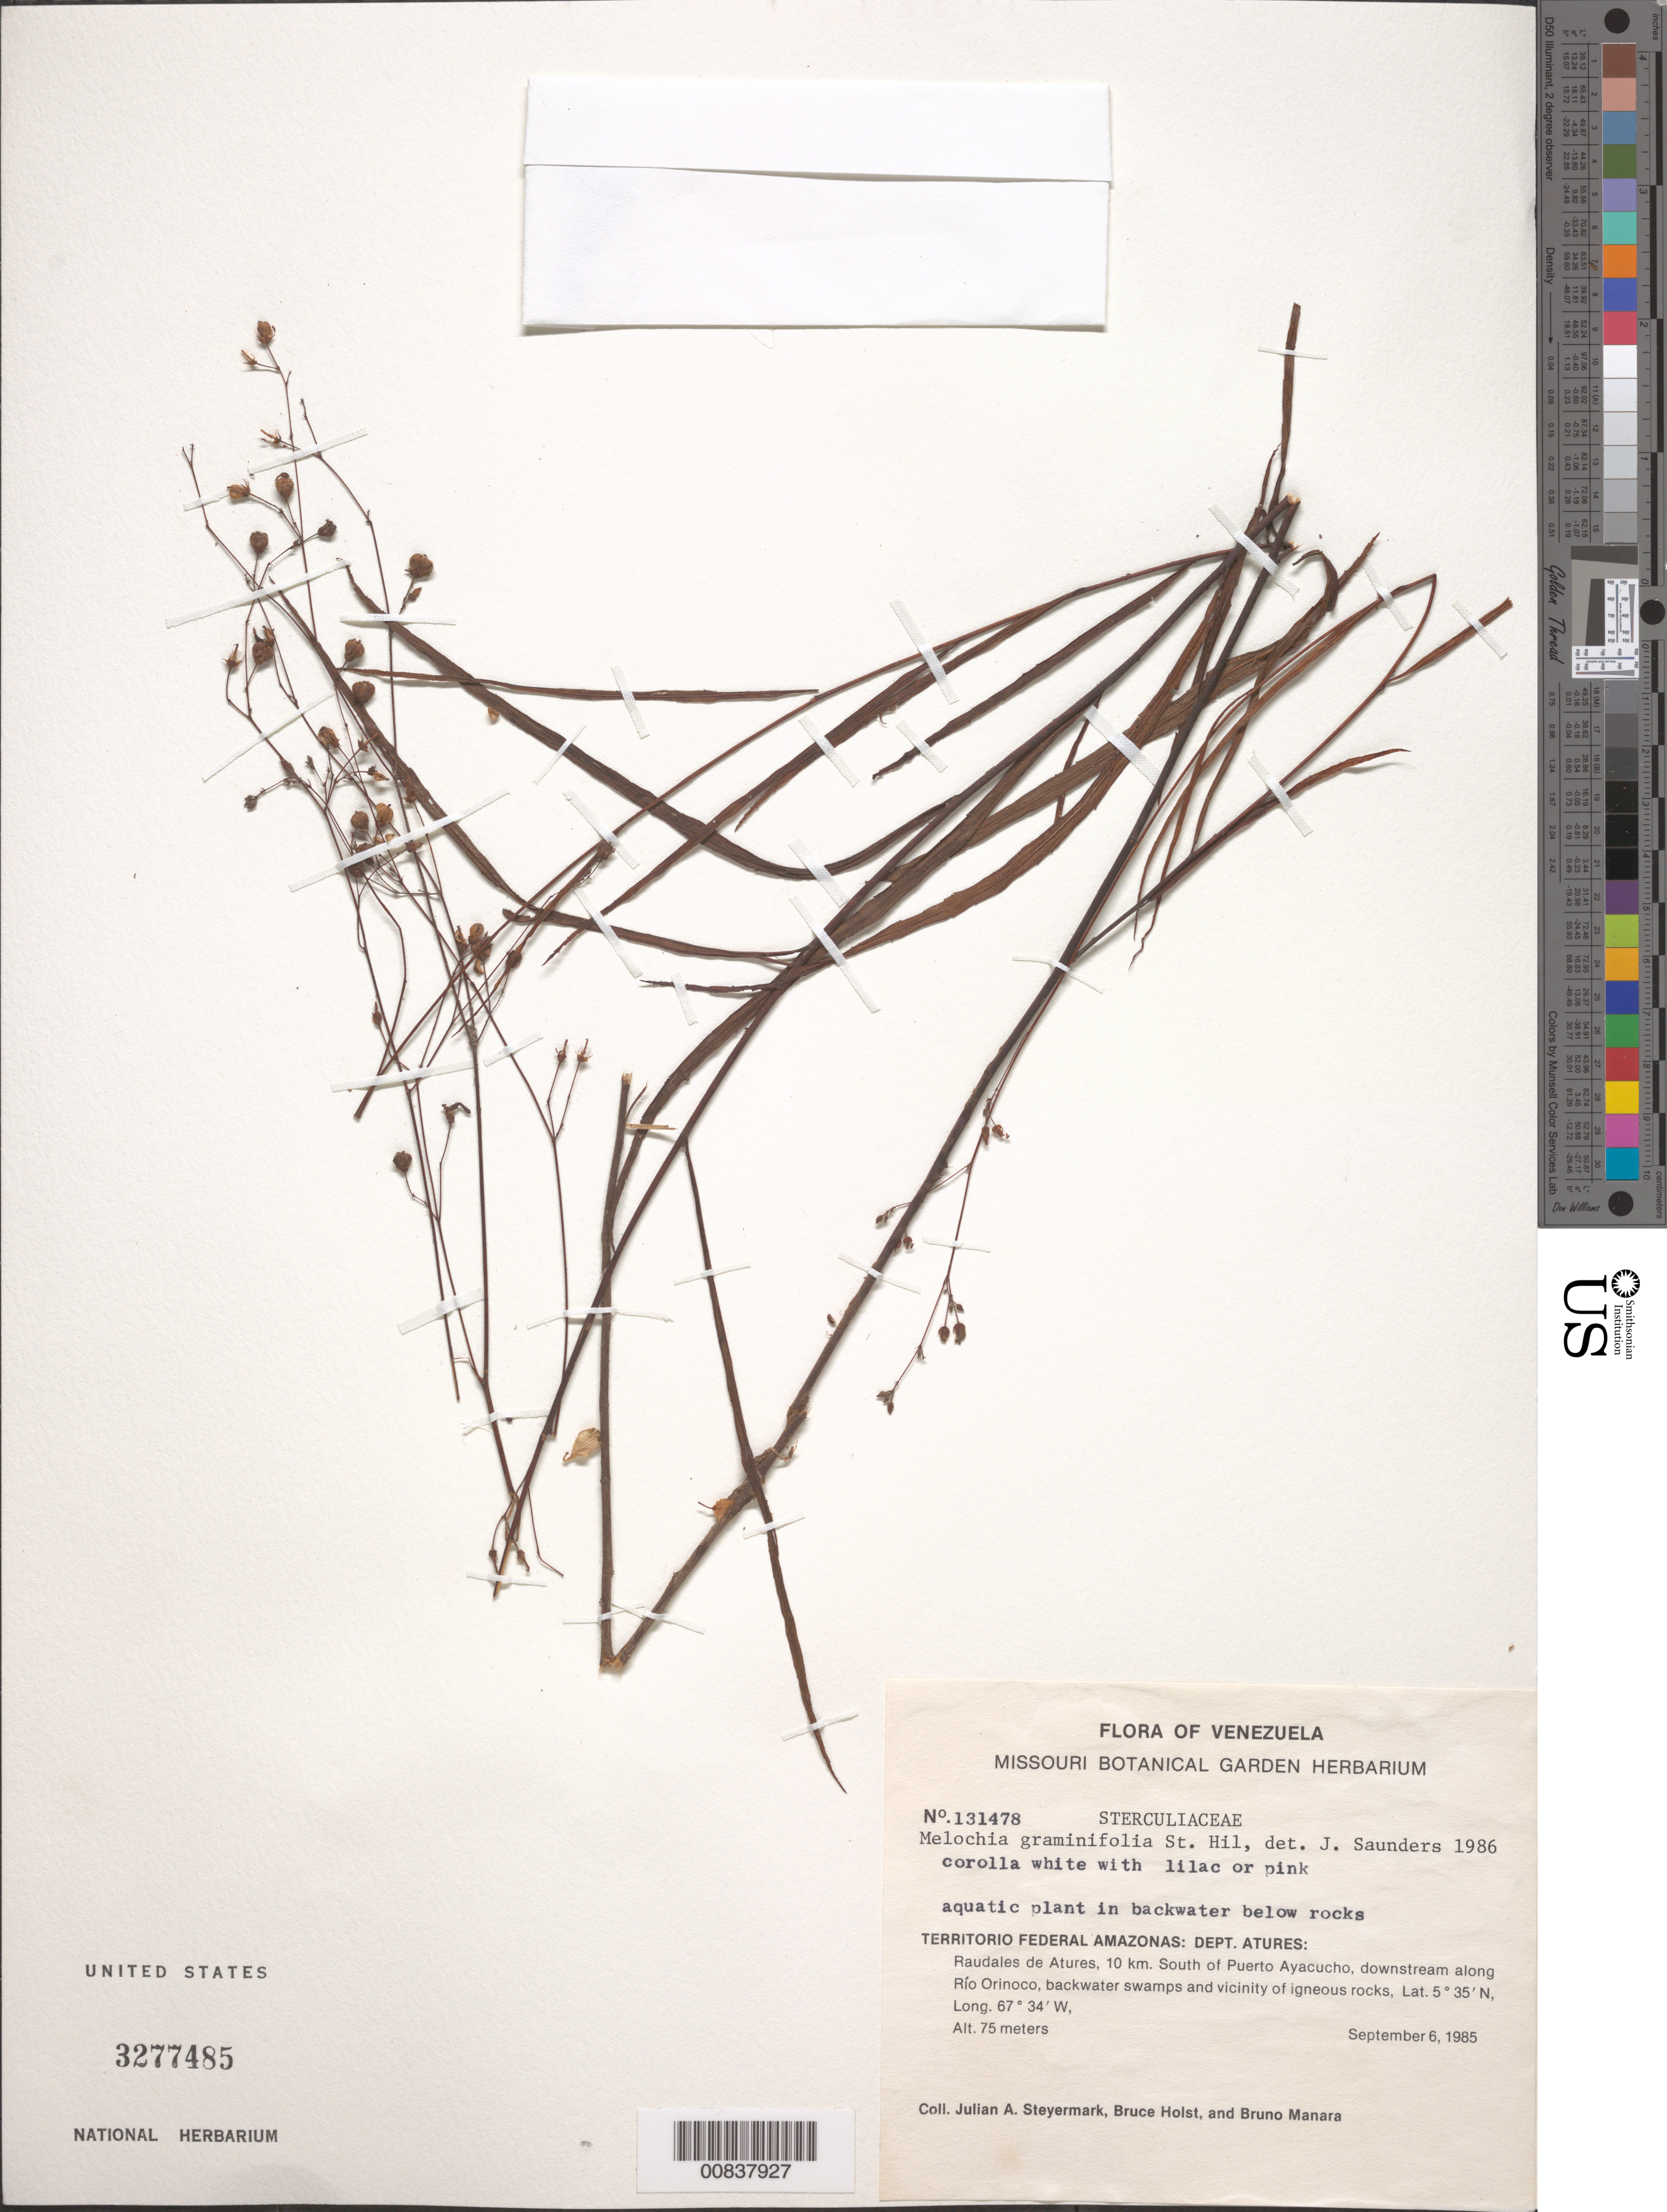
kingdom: Plantae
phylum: Tracheophyta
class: Magnoliopsida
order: Malvales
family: Malvaceae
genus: Melochia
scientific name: Melochia graminifolia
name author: A. St.-Hil.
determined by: Saunders, J.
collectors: J. Steyermark, B. Holst & B. Manara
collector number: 131478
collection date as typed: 6-Sep-85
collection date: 1985-09-06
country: Venezuela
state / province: Amazonas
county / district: Atures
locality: Raudales de Atures, 10 km S of Puerto Ayachucho, downstream on Río Orinoco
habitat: Backwater swamps by igneous rocks; aquatic plant in backwater below rocks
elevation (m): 75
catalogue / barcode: US 3277485